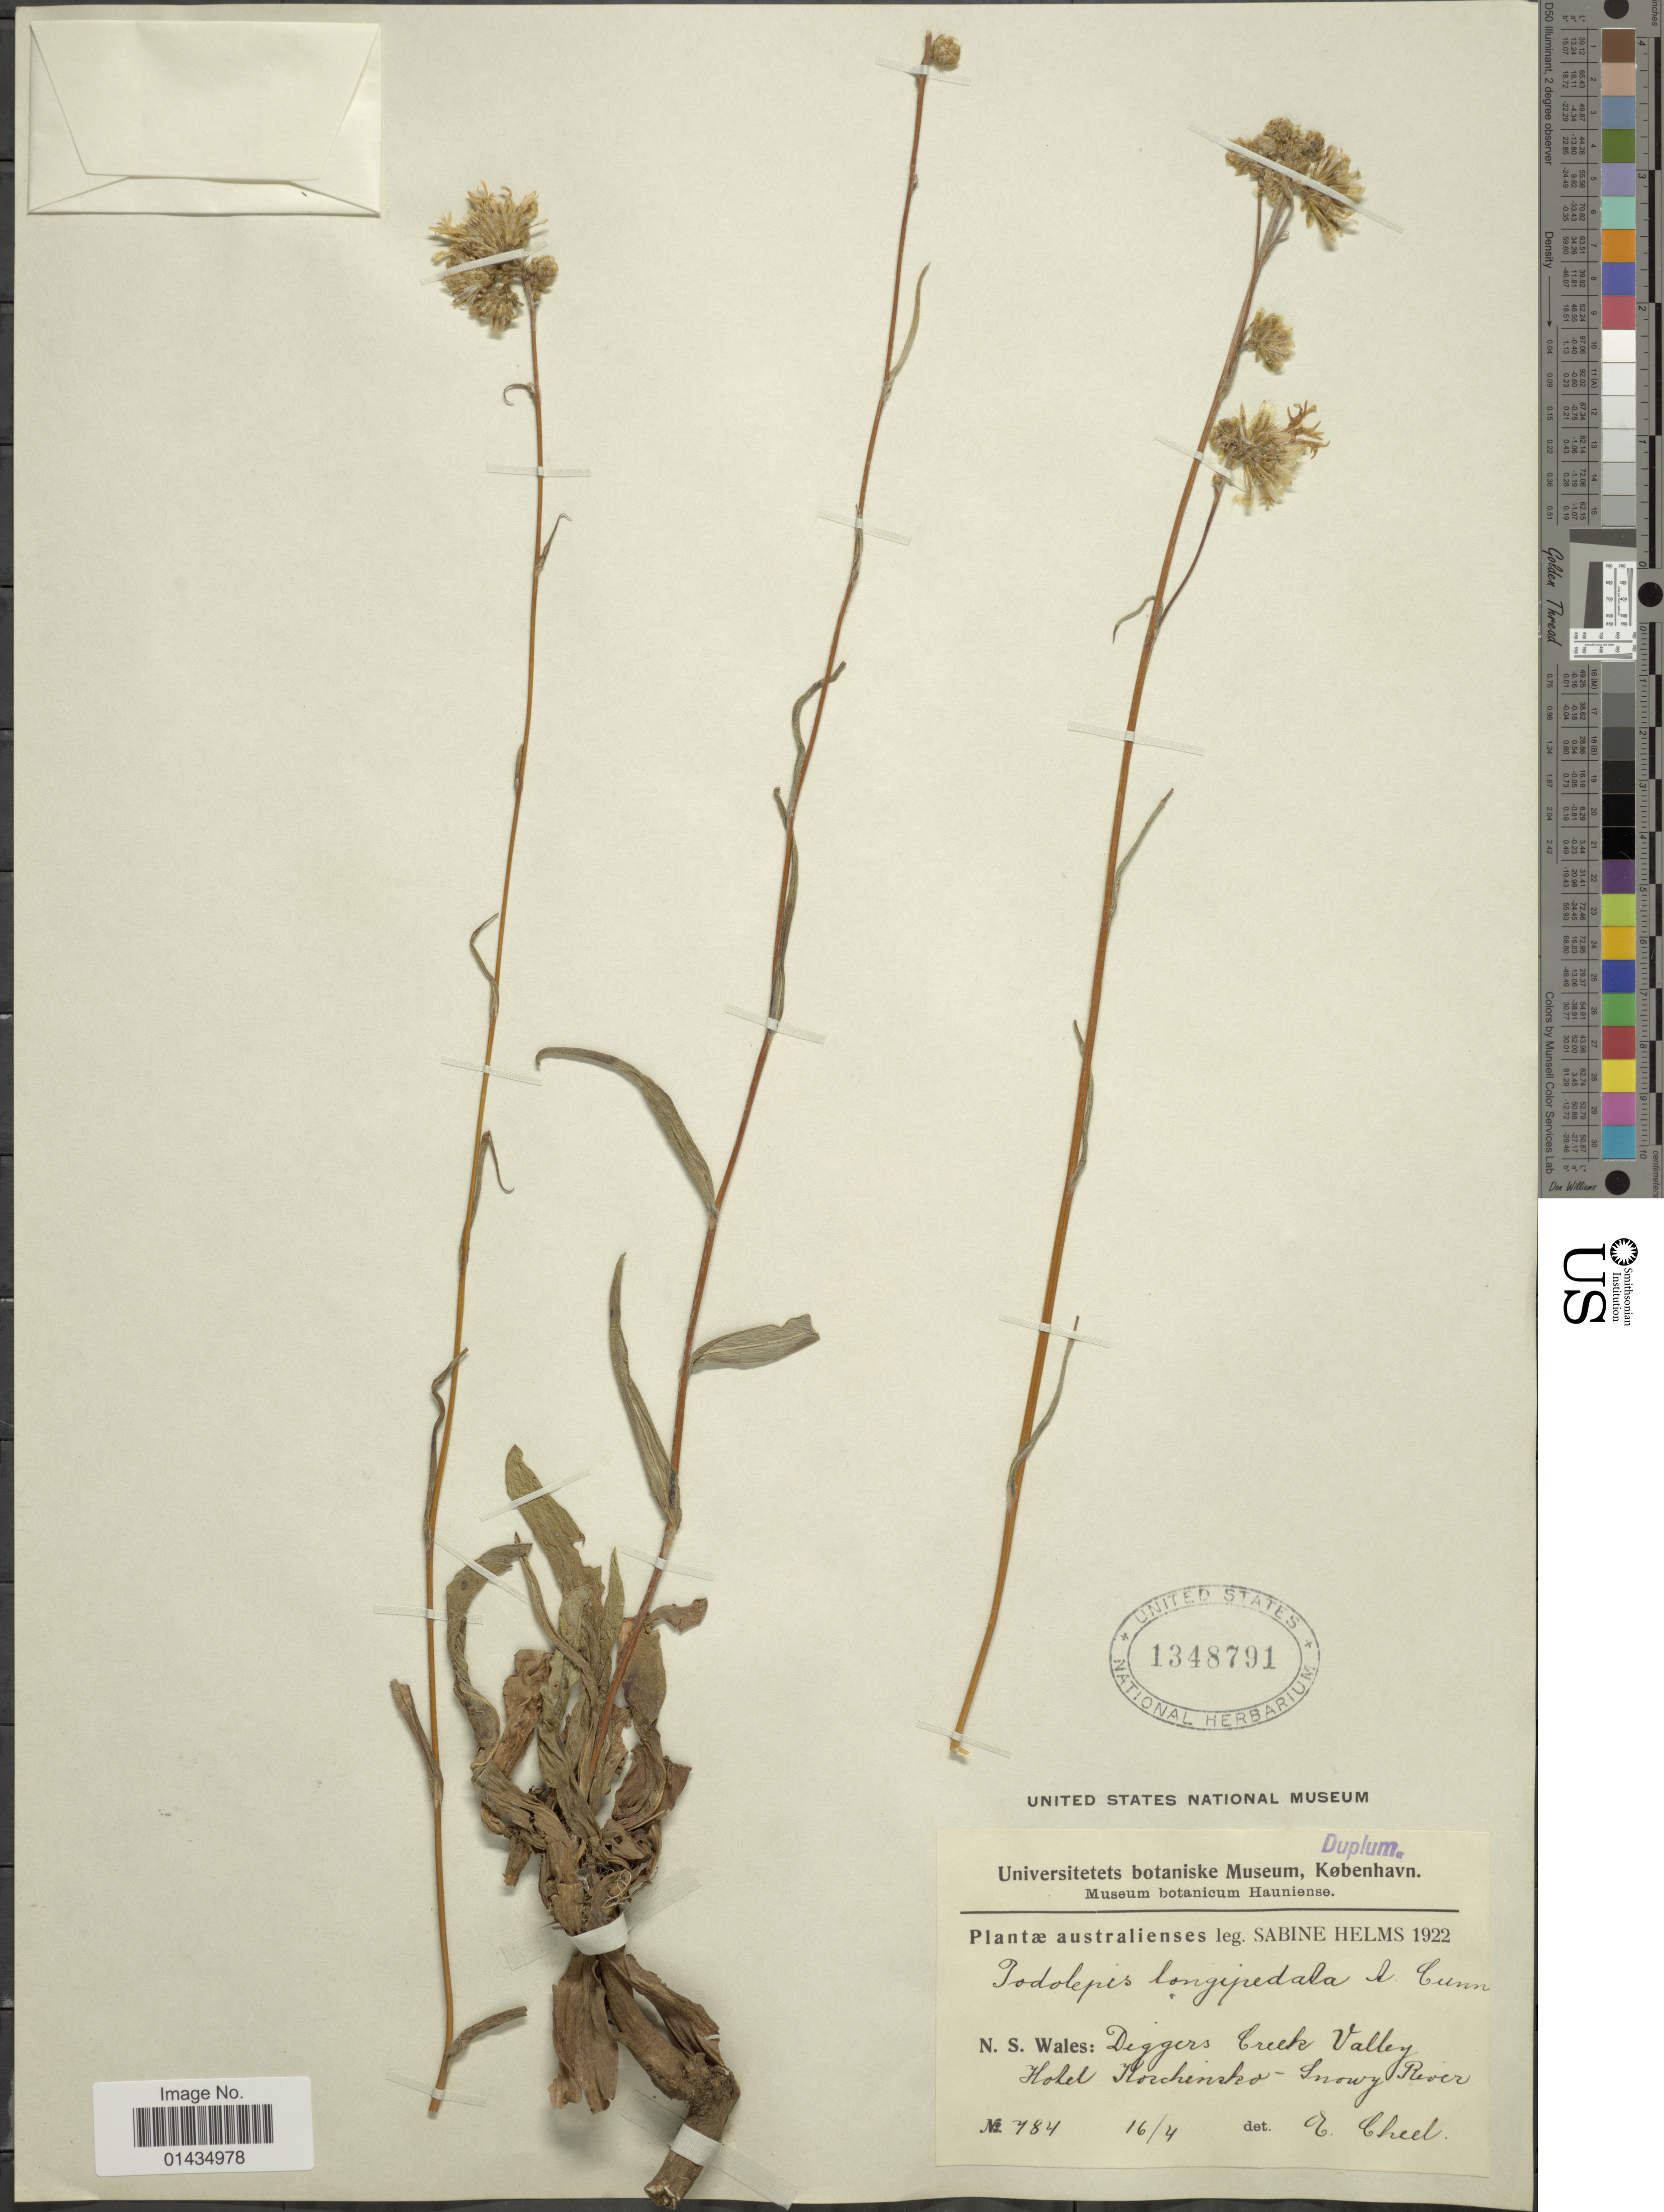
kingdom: Plantae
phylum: Tracheophyta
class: Magnoliopsida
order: Asterales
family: Asteraceae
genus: Podolepis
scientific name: Podolepis longipedata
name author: A. Cunn. ex DC.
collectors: S. Helms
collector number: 784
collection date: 1922-04-16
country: Australia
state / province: New South Wales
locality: Diggers Creek Valley, Hotel Horchinsko - Snowy River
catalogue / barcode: US 1348791